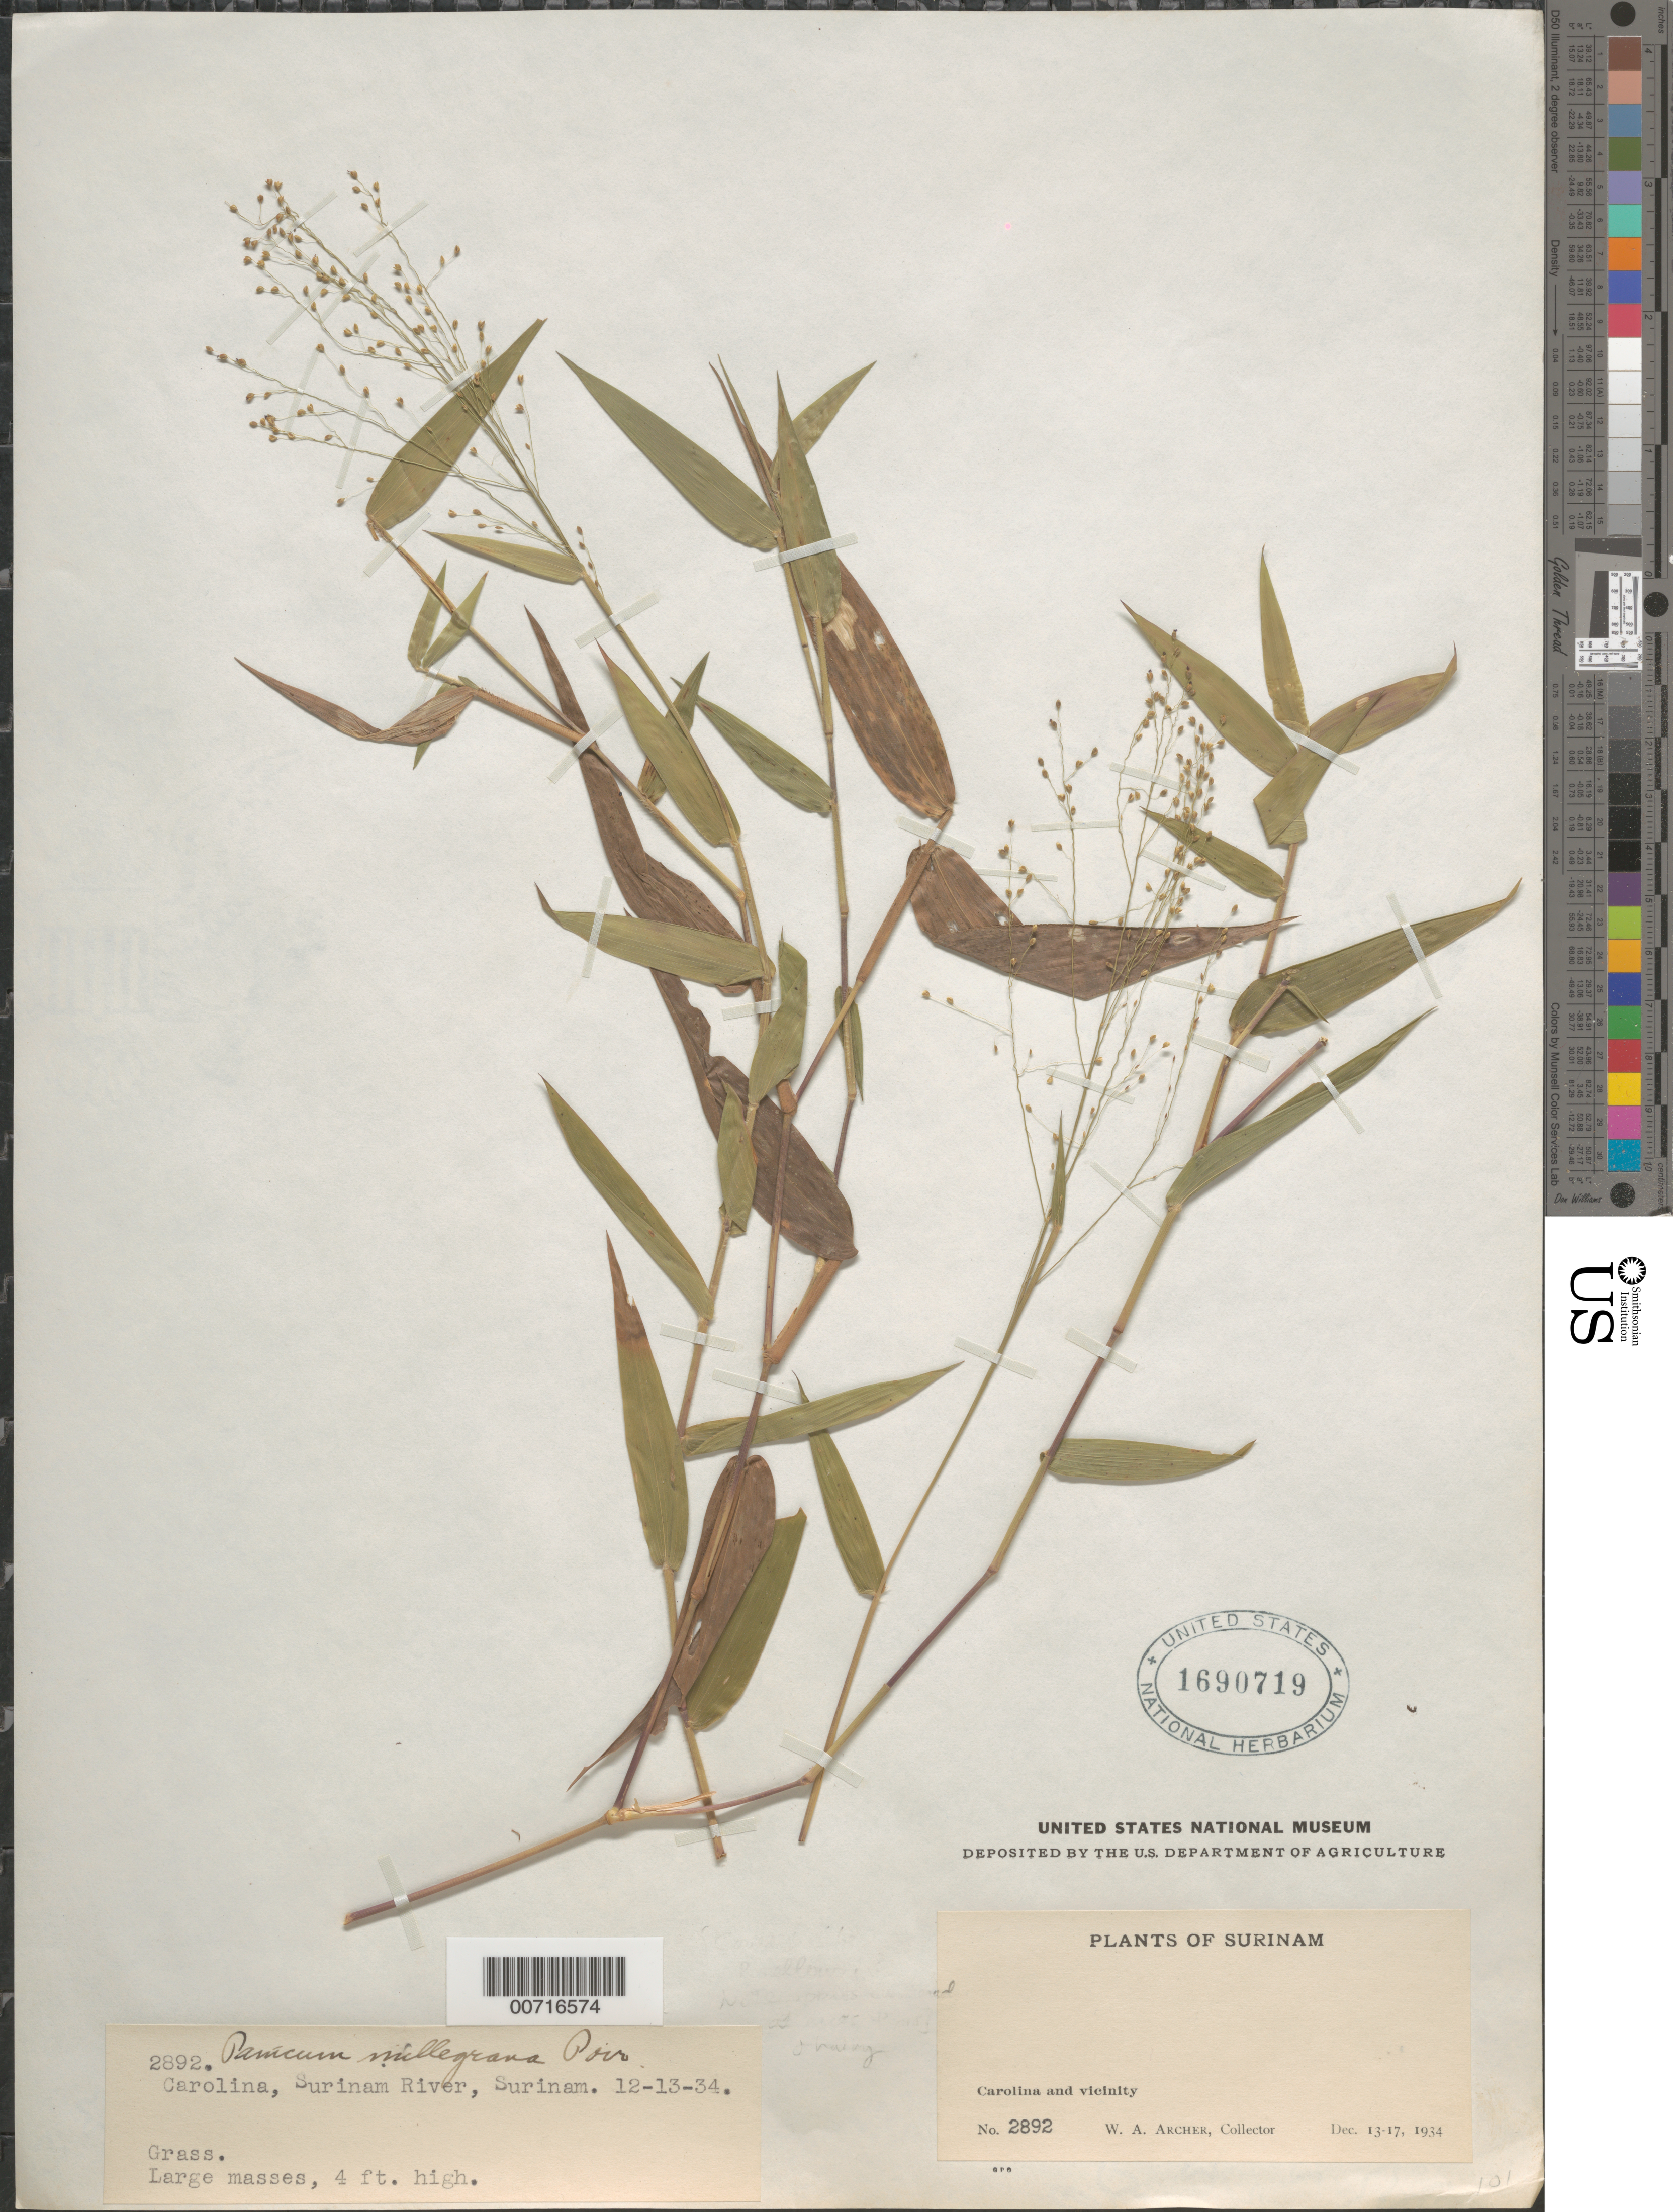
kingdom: Plantae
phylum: Tracheophyta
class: Liliopsida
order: Poales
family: Poaceae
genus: Panicum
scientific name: Panicum millegrana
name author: Poir.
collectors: W. A. Archer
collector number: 2892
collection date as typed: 13-Dec-34 to 17-Dec-34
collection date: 1934-12-13/1934-12-17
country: Suriname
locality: Carolina and vicinity, Surinam River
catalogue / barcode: US 1690719